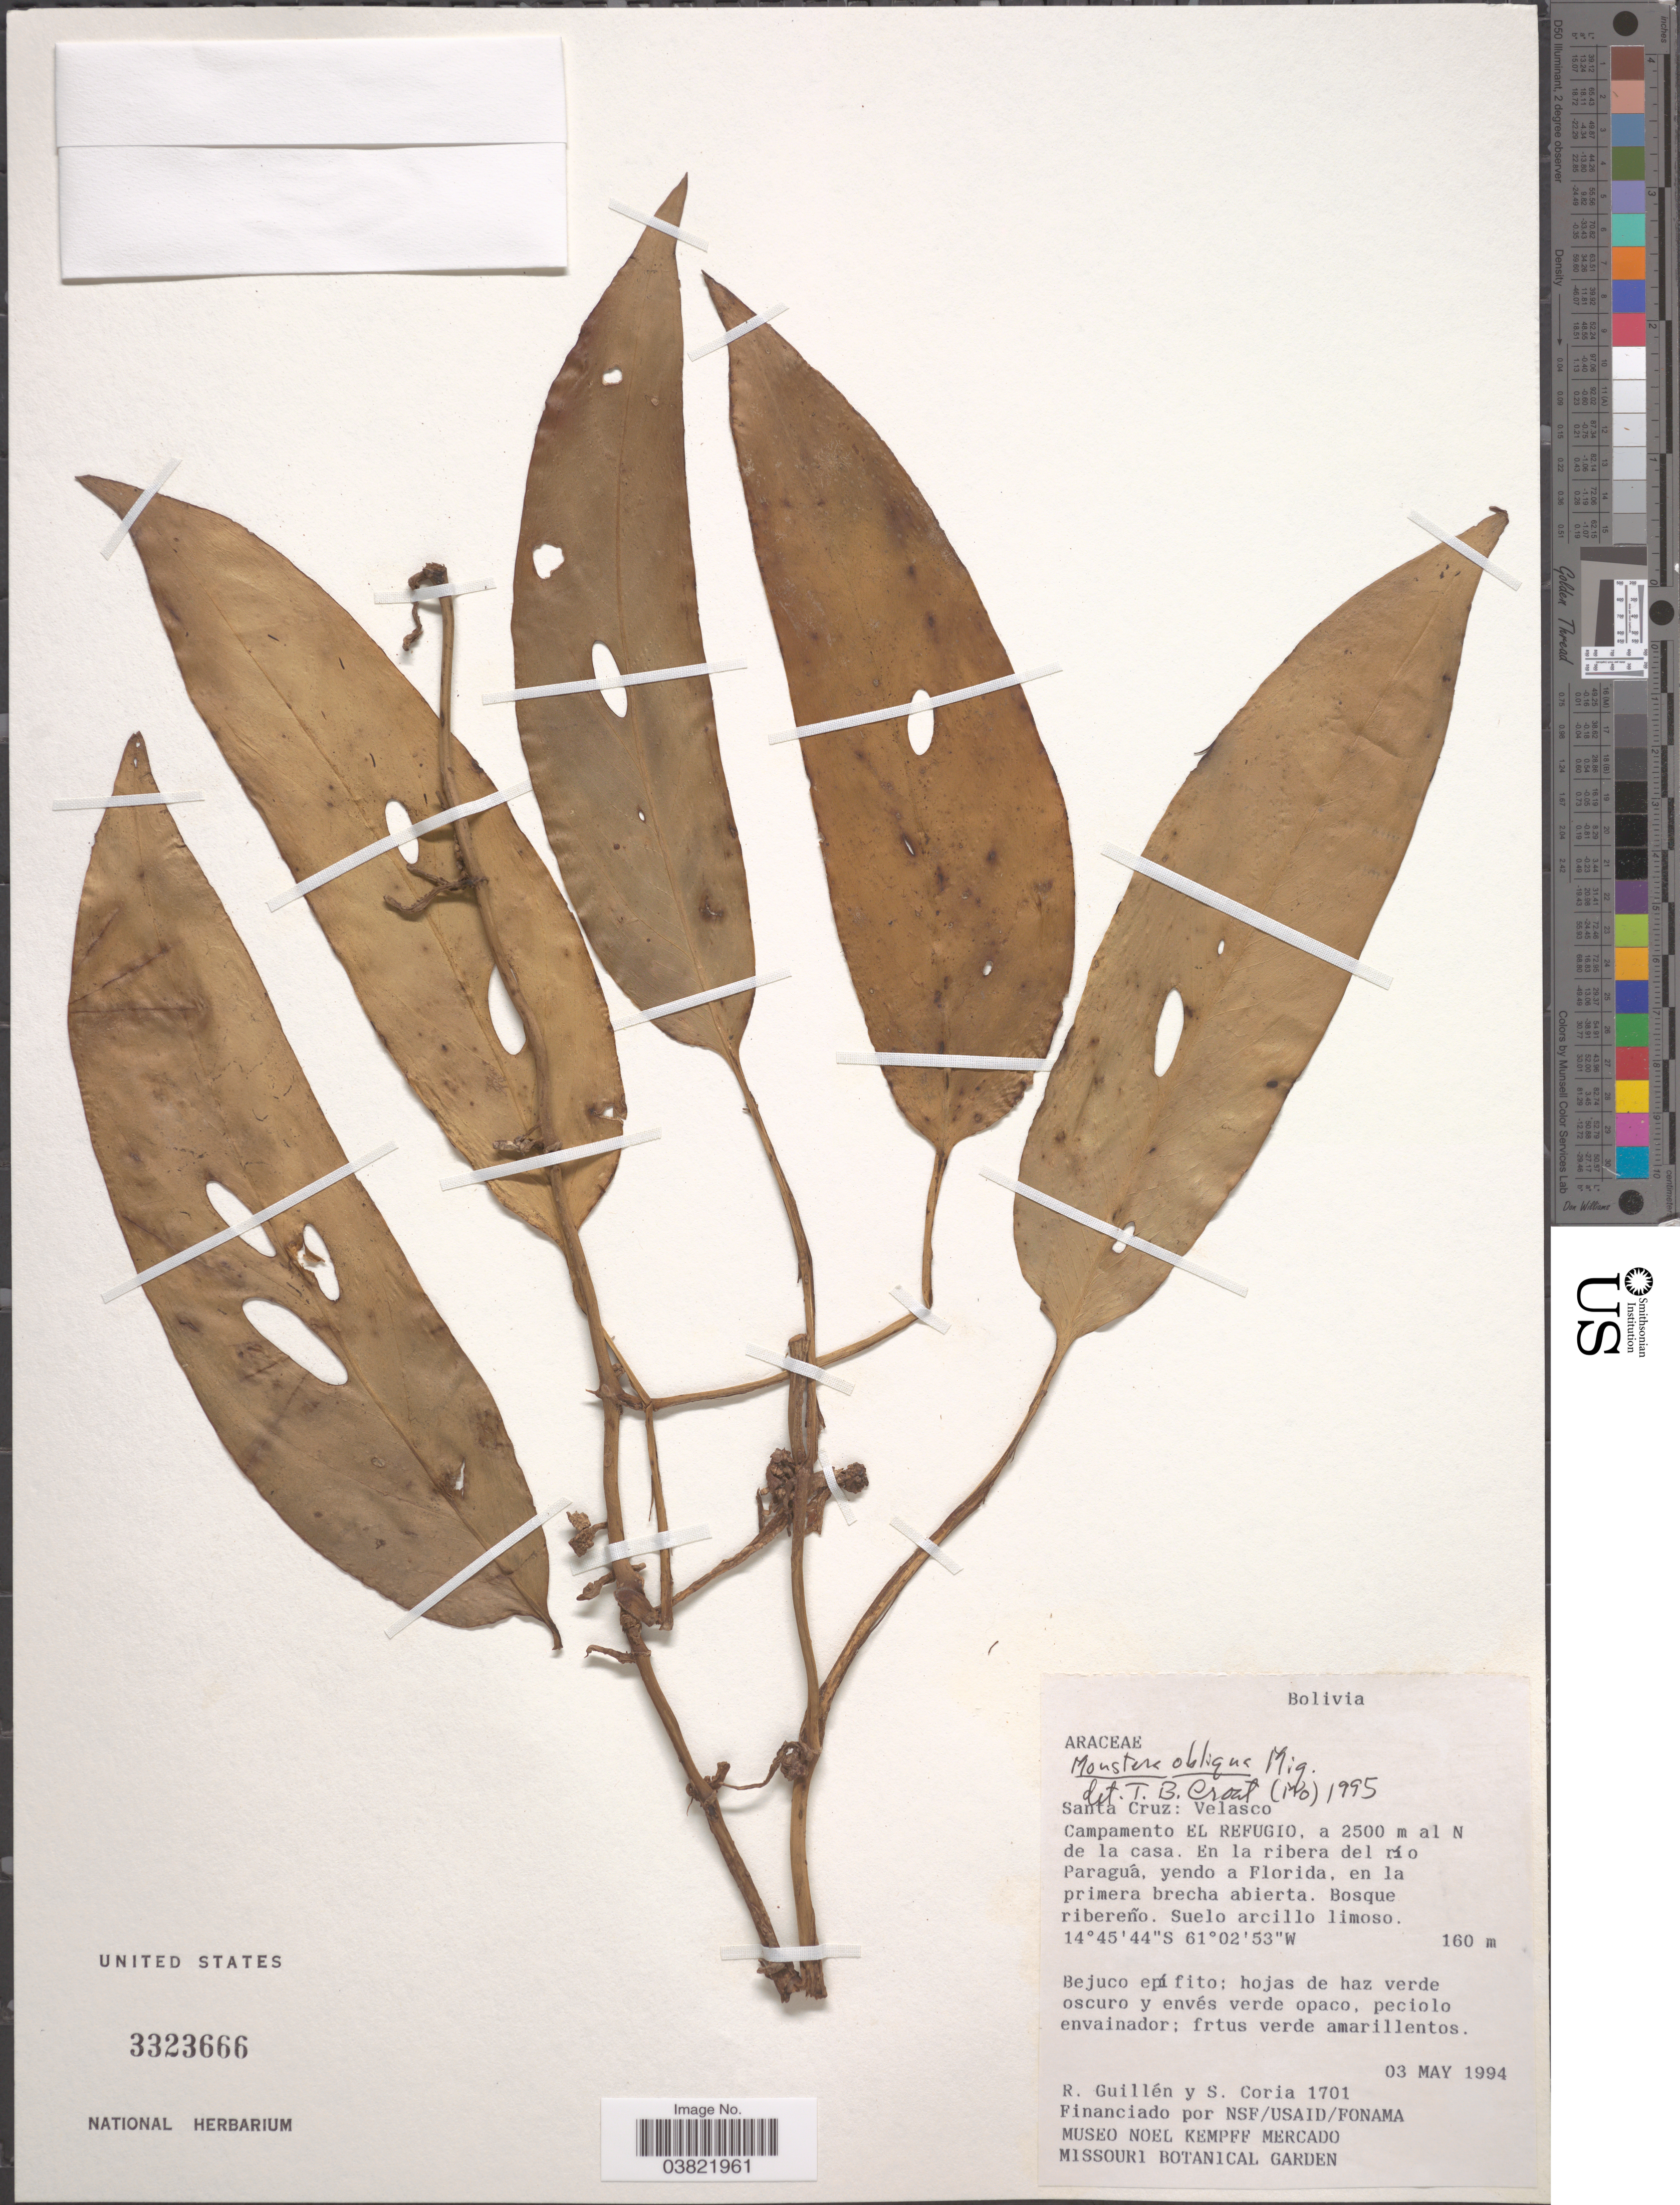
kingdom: Plantae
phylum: Tracheophyta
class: Liliopsida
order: Alismatales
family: Araceae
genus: Monstera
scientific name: Monstera obliqua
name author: Miq.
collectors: R. Guillen & S. Coria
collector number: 1701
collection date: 1994-05-03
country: Bolivia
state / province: Santa Cruz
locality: Velasco. Campamento El Refugio, al N de la casa. En la ribera del río Paraguá, yendo a Florida.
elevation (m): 160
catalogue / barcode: US 3323666